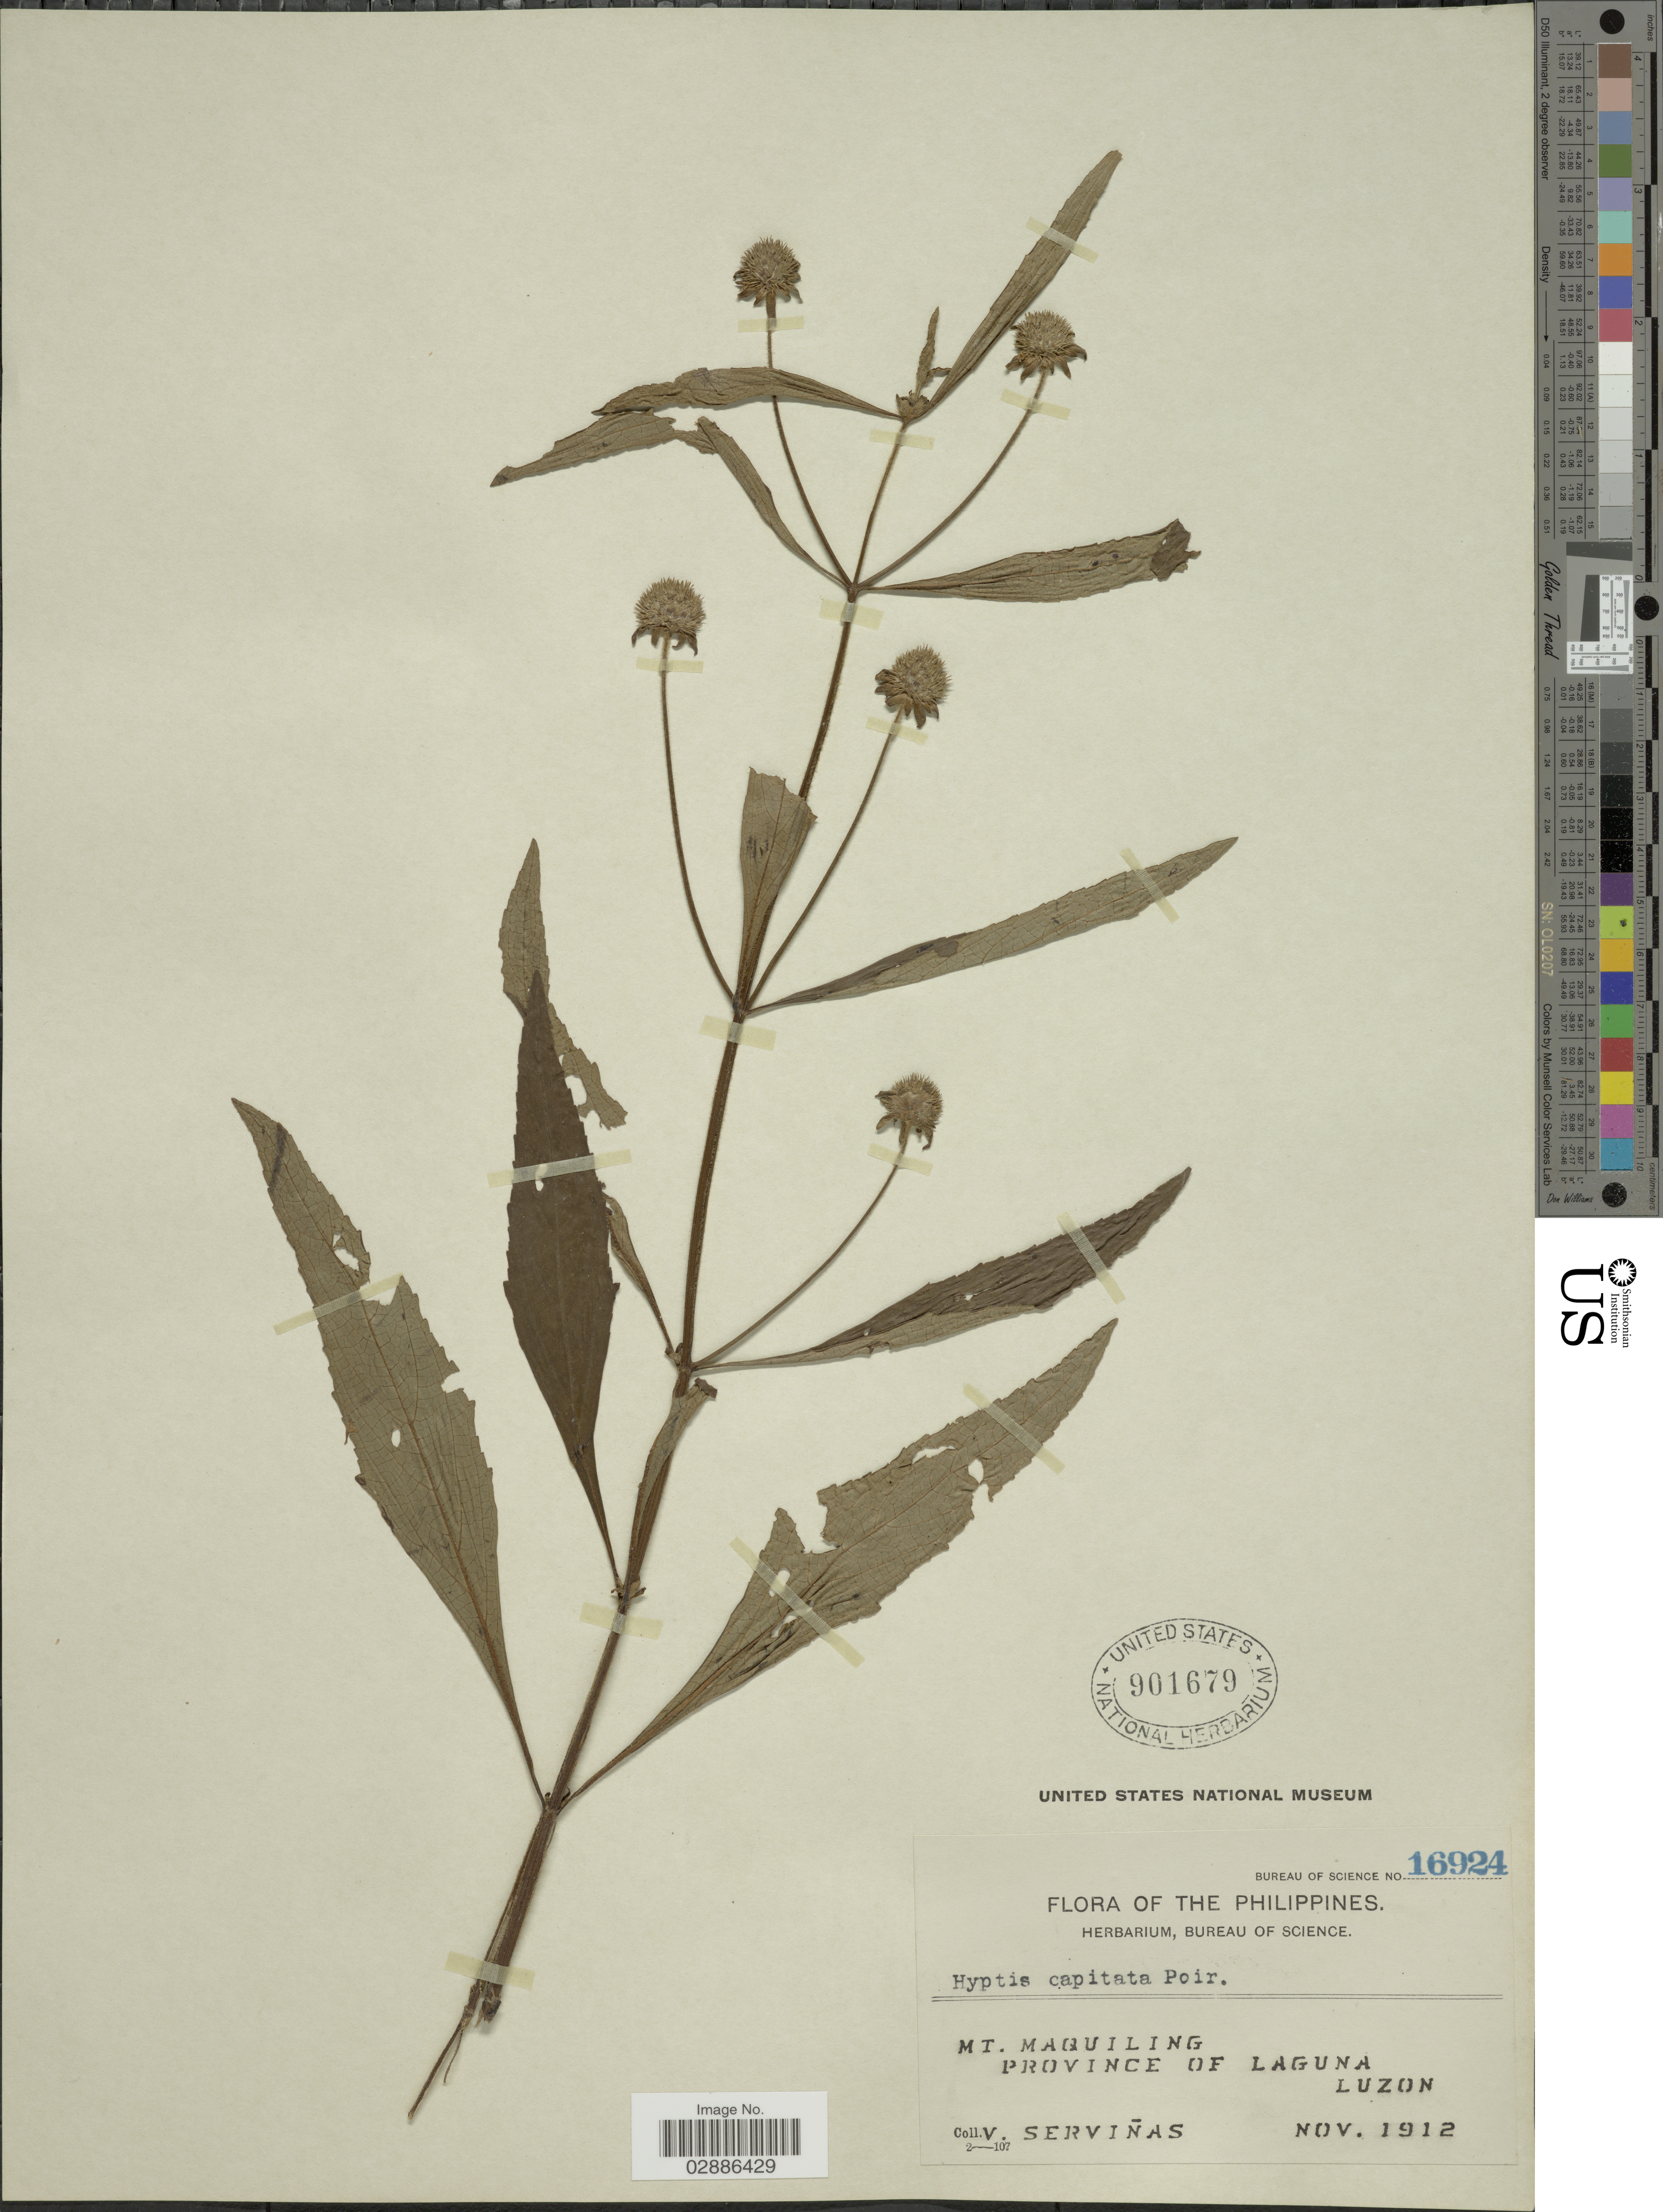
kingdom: Plantae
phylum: Tracheophyta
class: Magnoliopsida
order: Lamiales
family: Lamiaceae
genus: Hyptis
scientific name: Hyptis capitata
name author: Jacq.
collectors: V. Servinas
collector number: Bureau of Science 16924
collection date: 1912-11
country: Philippines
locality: Mt. Maquiling, Province of Laguna, Luzon.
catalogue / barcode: US 901679